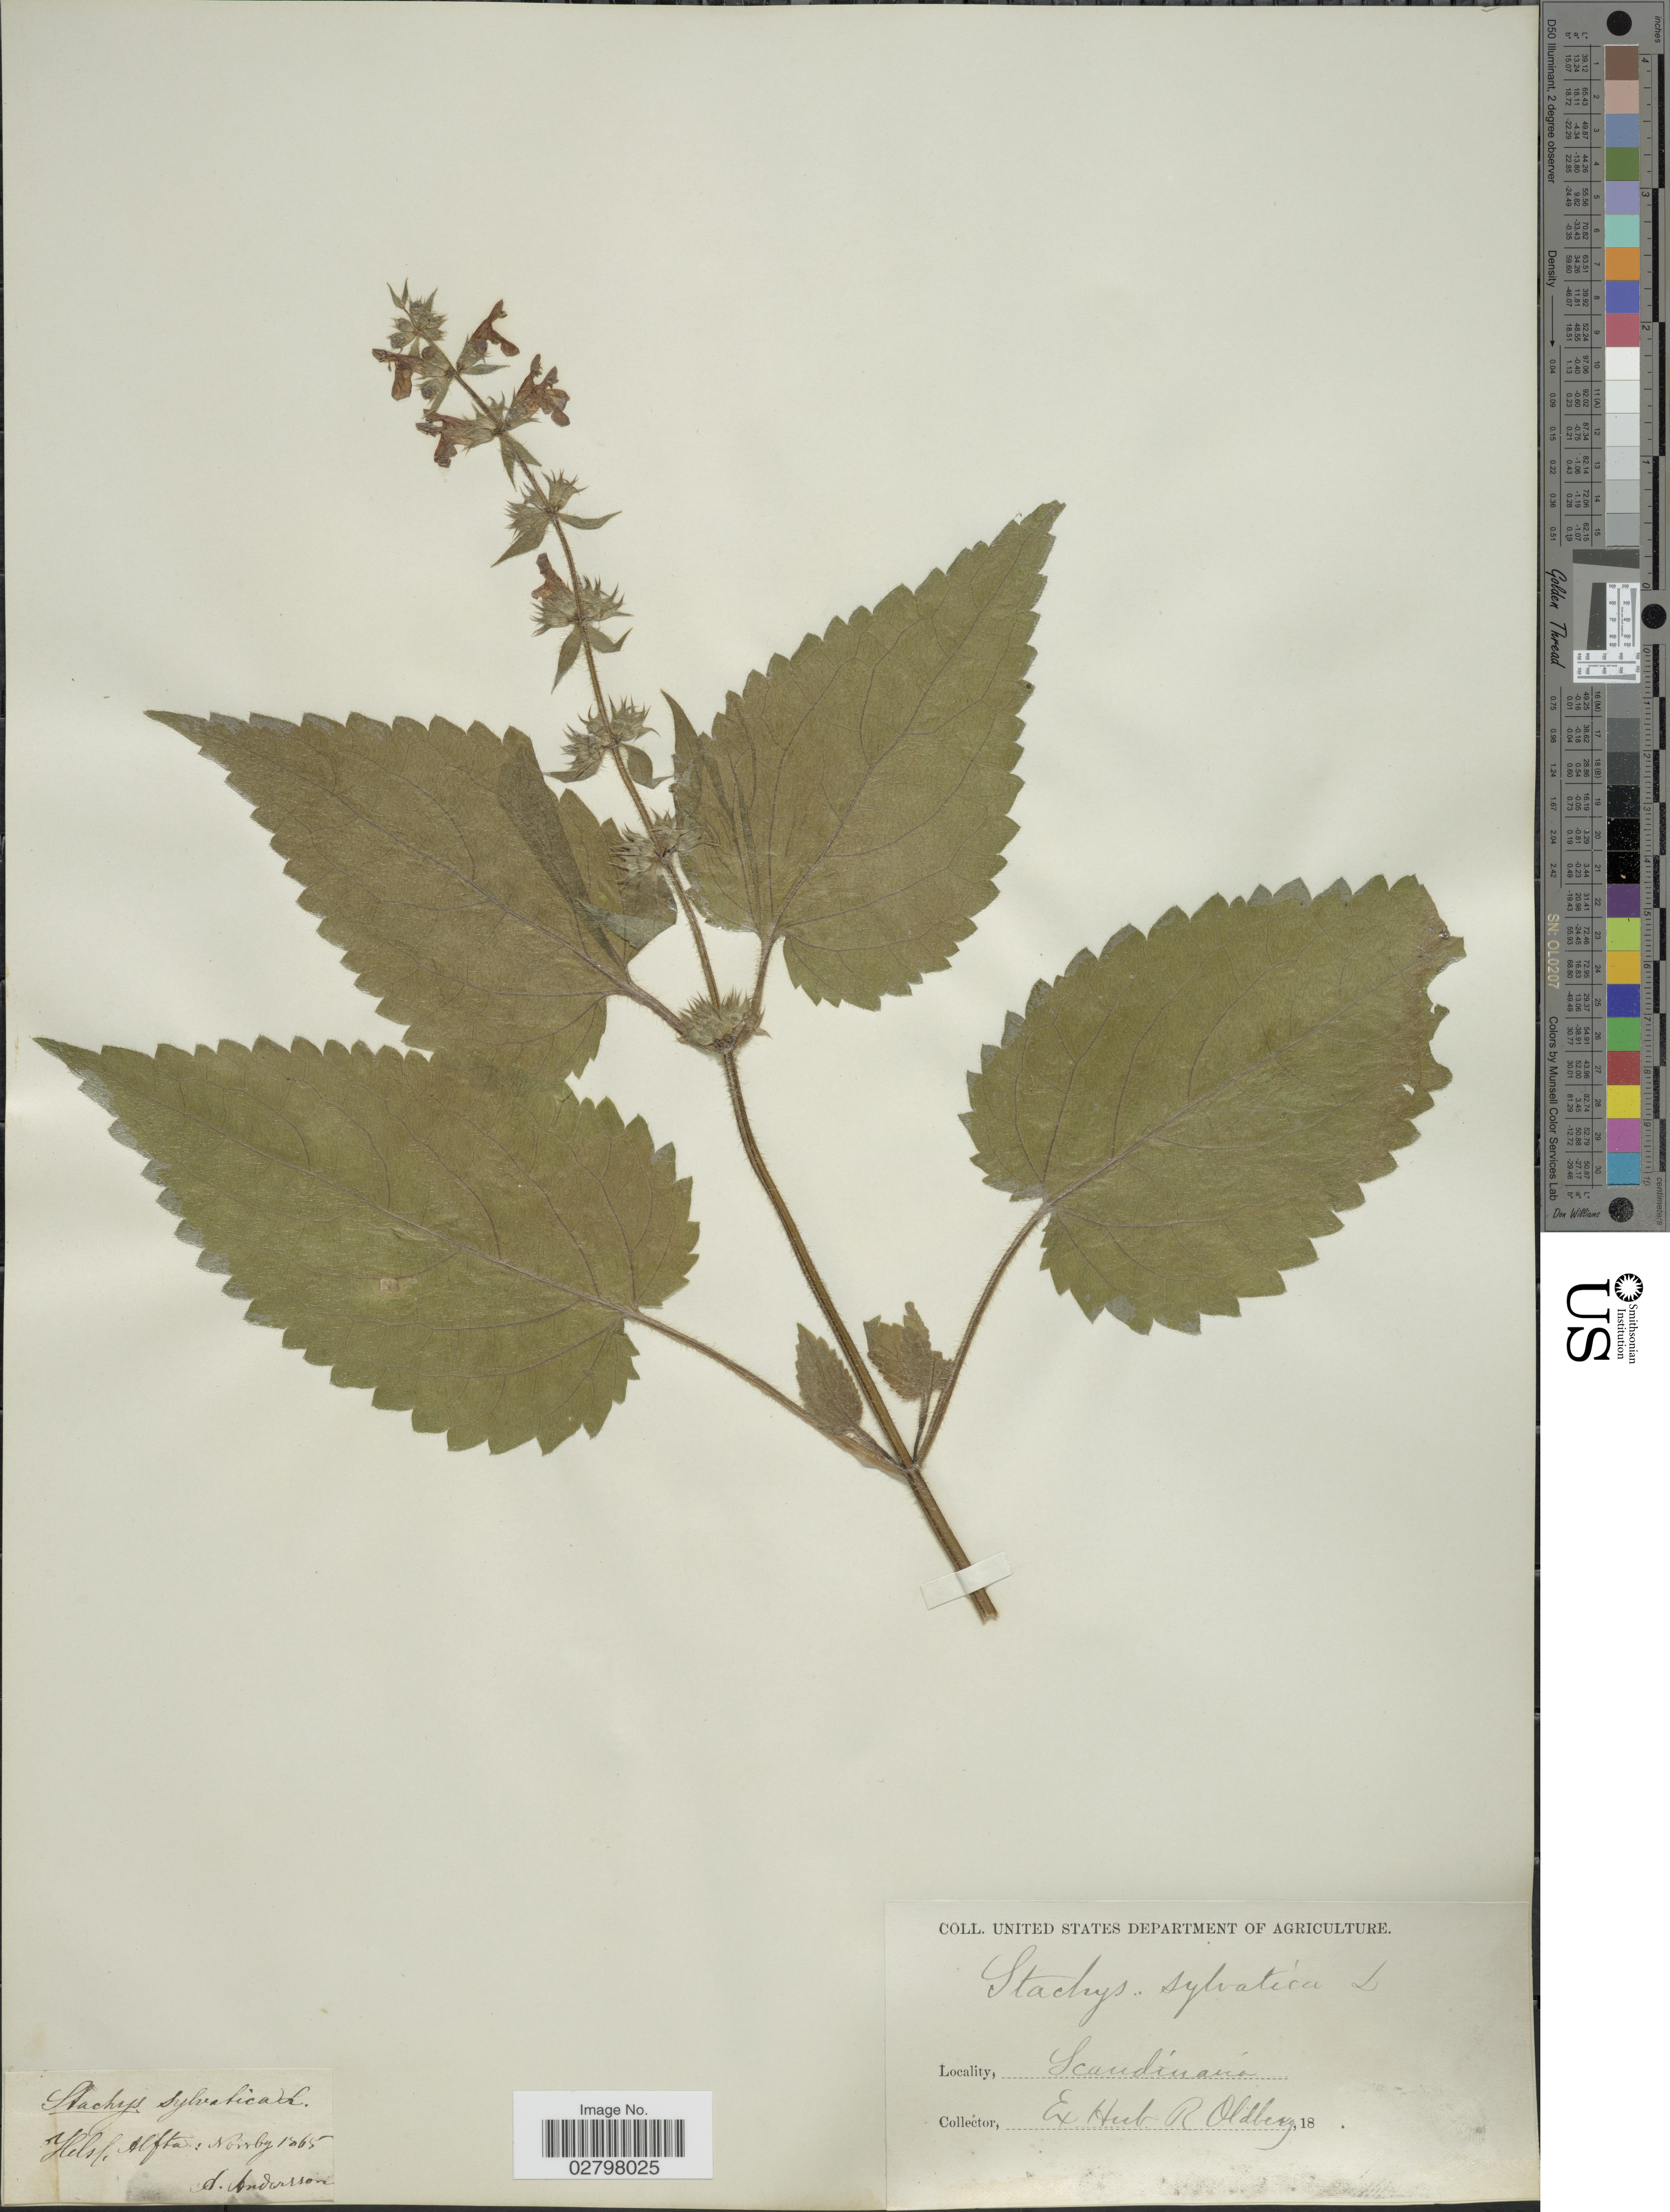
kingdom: Plantae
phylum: Tracheophyta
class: Magnoliopsida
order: Lamiales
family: Lamiaceae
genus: Stachys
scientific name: Stachys sylvatica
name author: L.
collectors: S. E. Andersson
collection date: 1865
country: Sweden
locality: Scandinavia, Helsl. Alfta: Norrby.